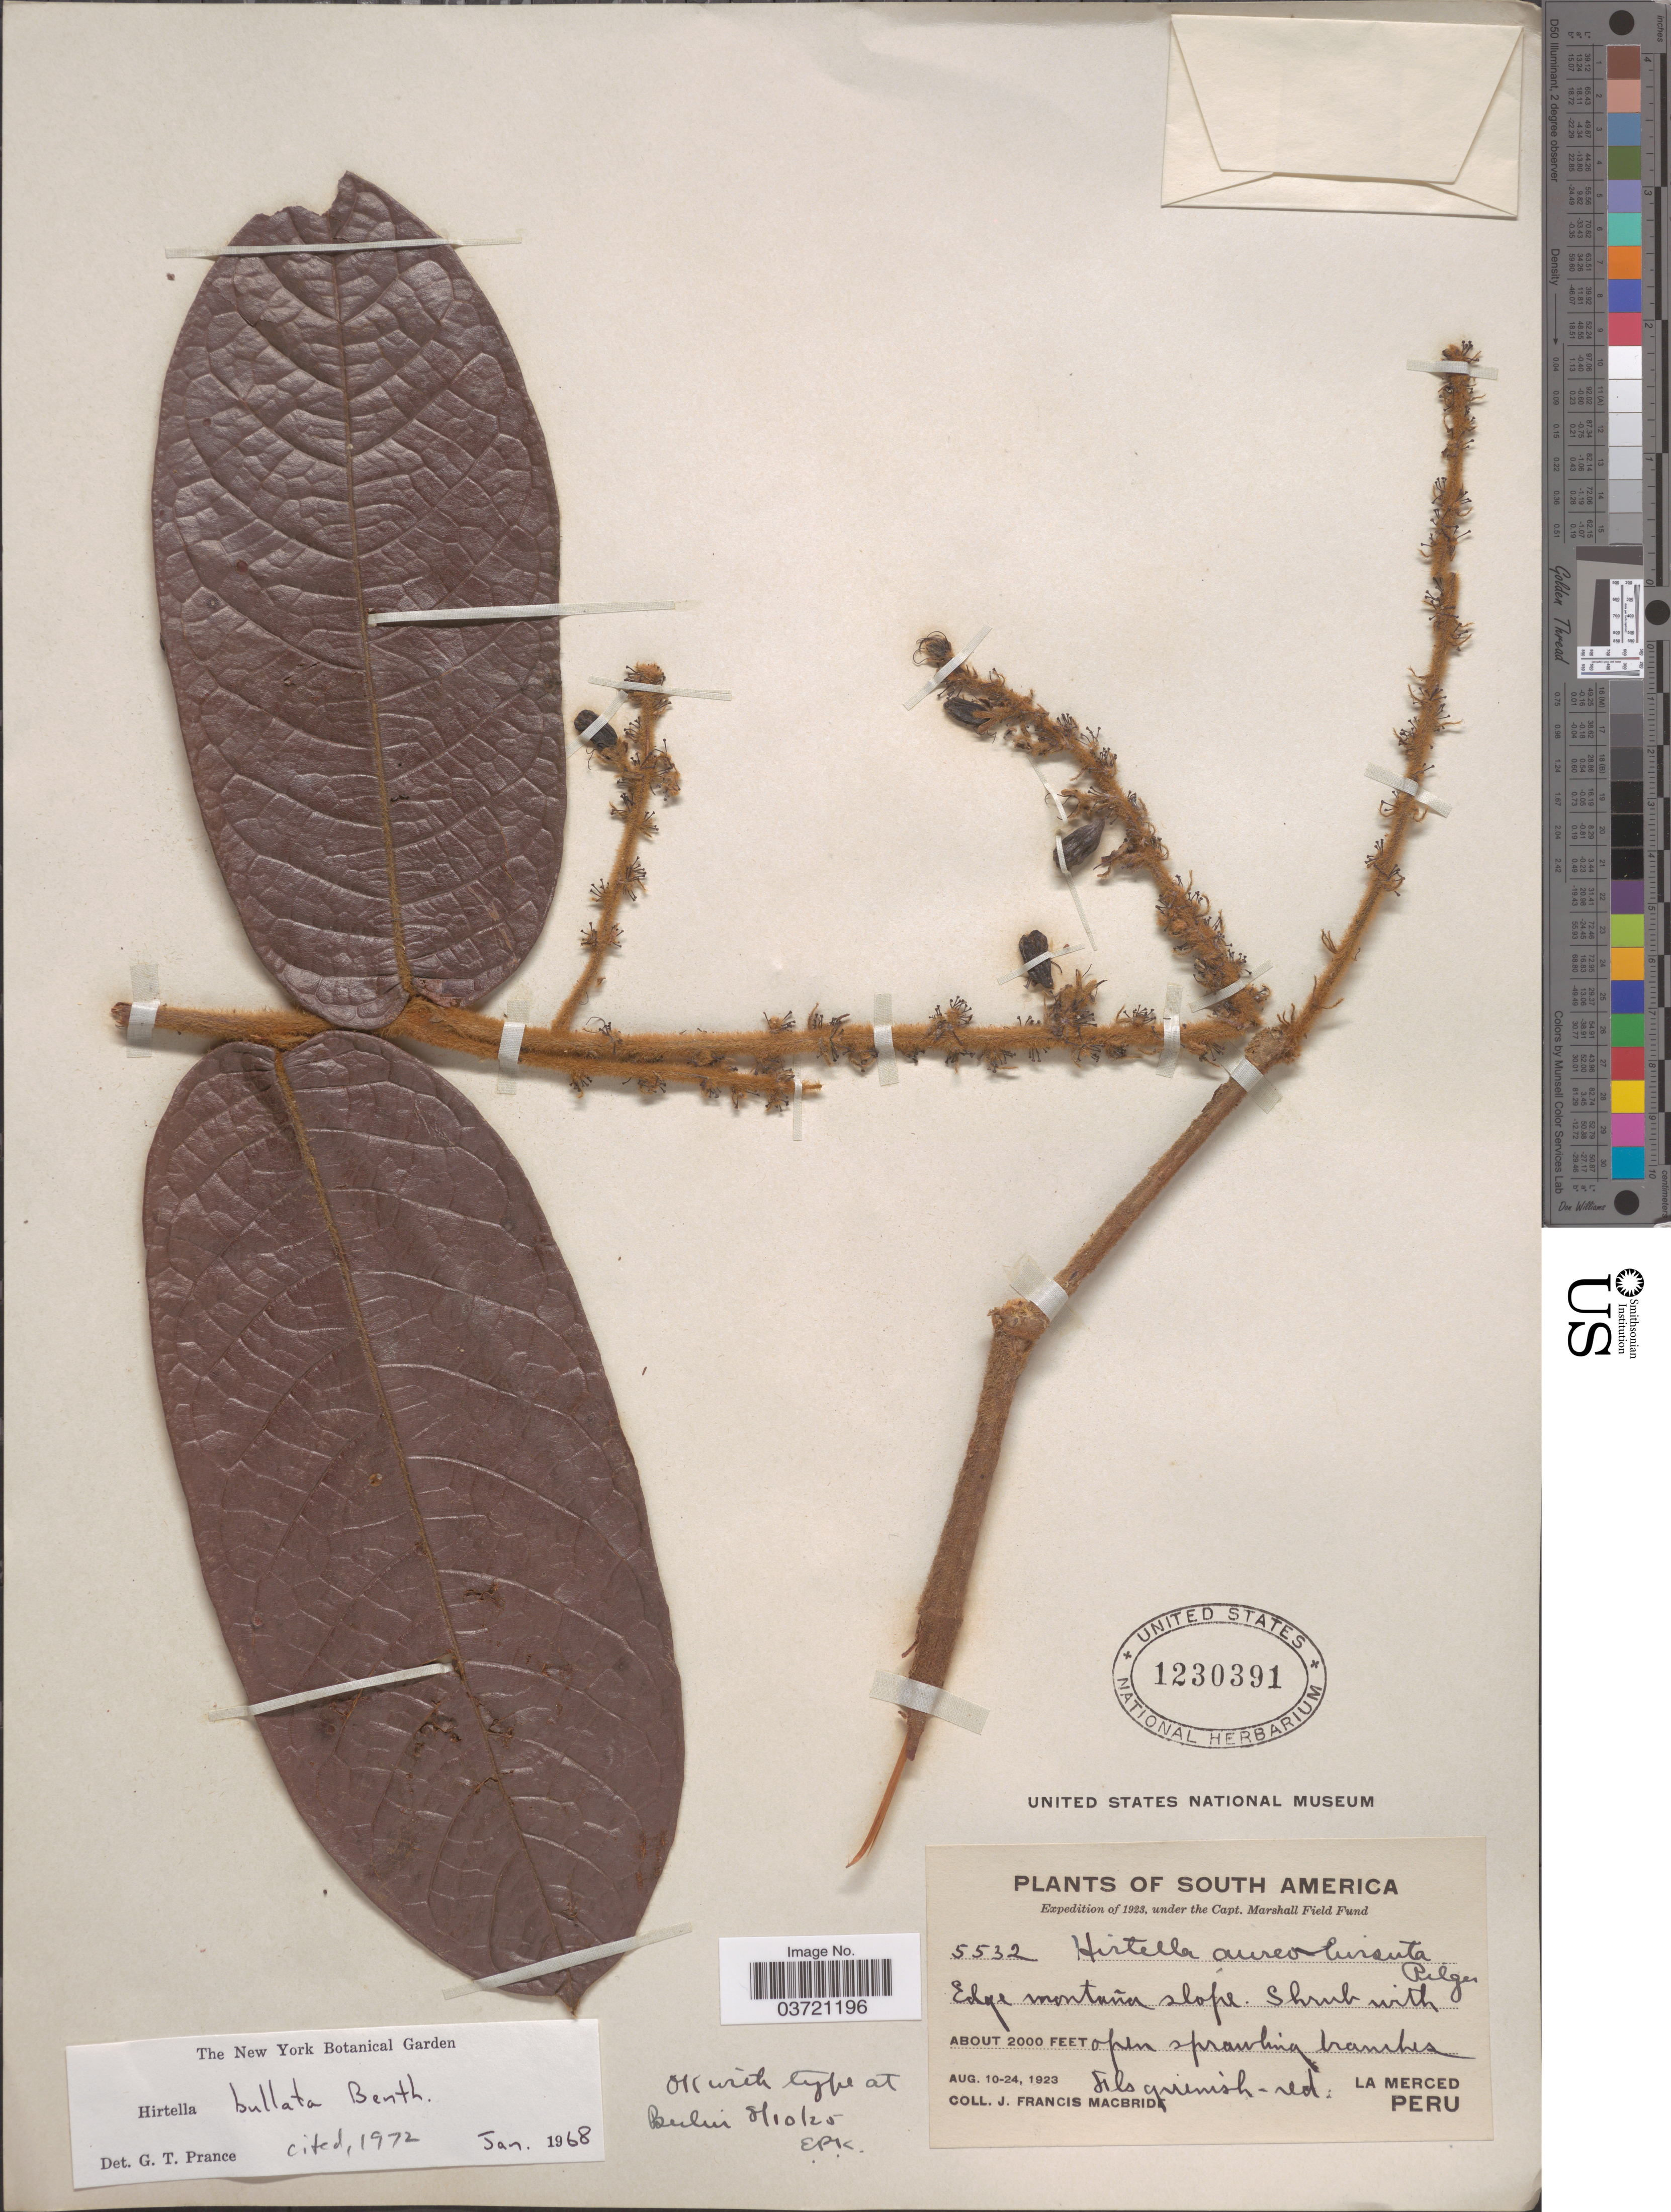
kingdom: Plantae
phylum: Tracheophyta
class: Magnoliopsida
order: Malpighiales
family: Chrysobalanaceae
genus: Hirtella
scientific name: Hirtella bullata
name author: Benth.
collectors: J. F. Macbride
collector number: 5532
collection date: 1923-08-10/1923-08-24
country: Peru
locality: Edge montaña slope. La Merced.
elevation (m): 610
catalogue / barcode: US 1230391